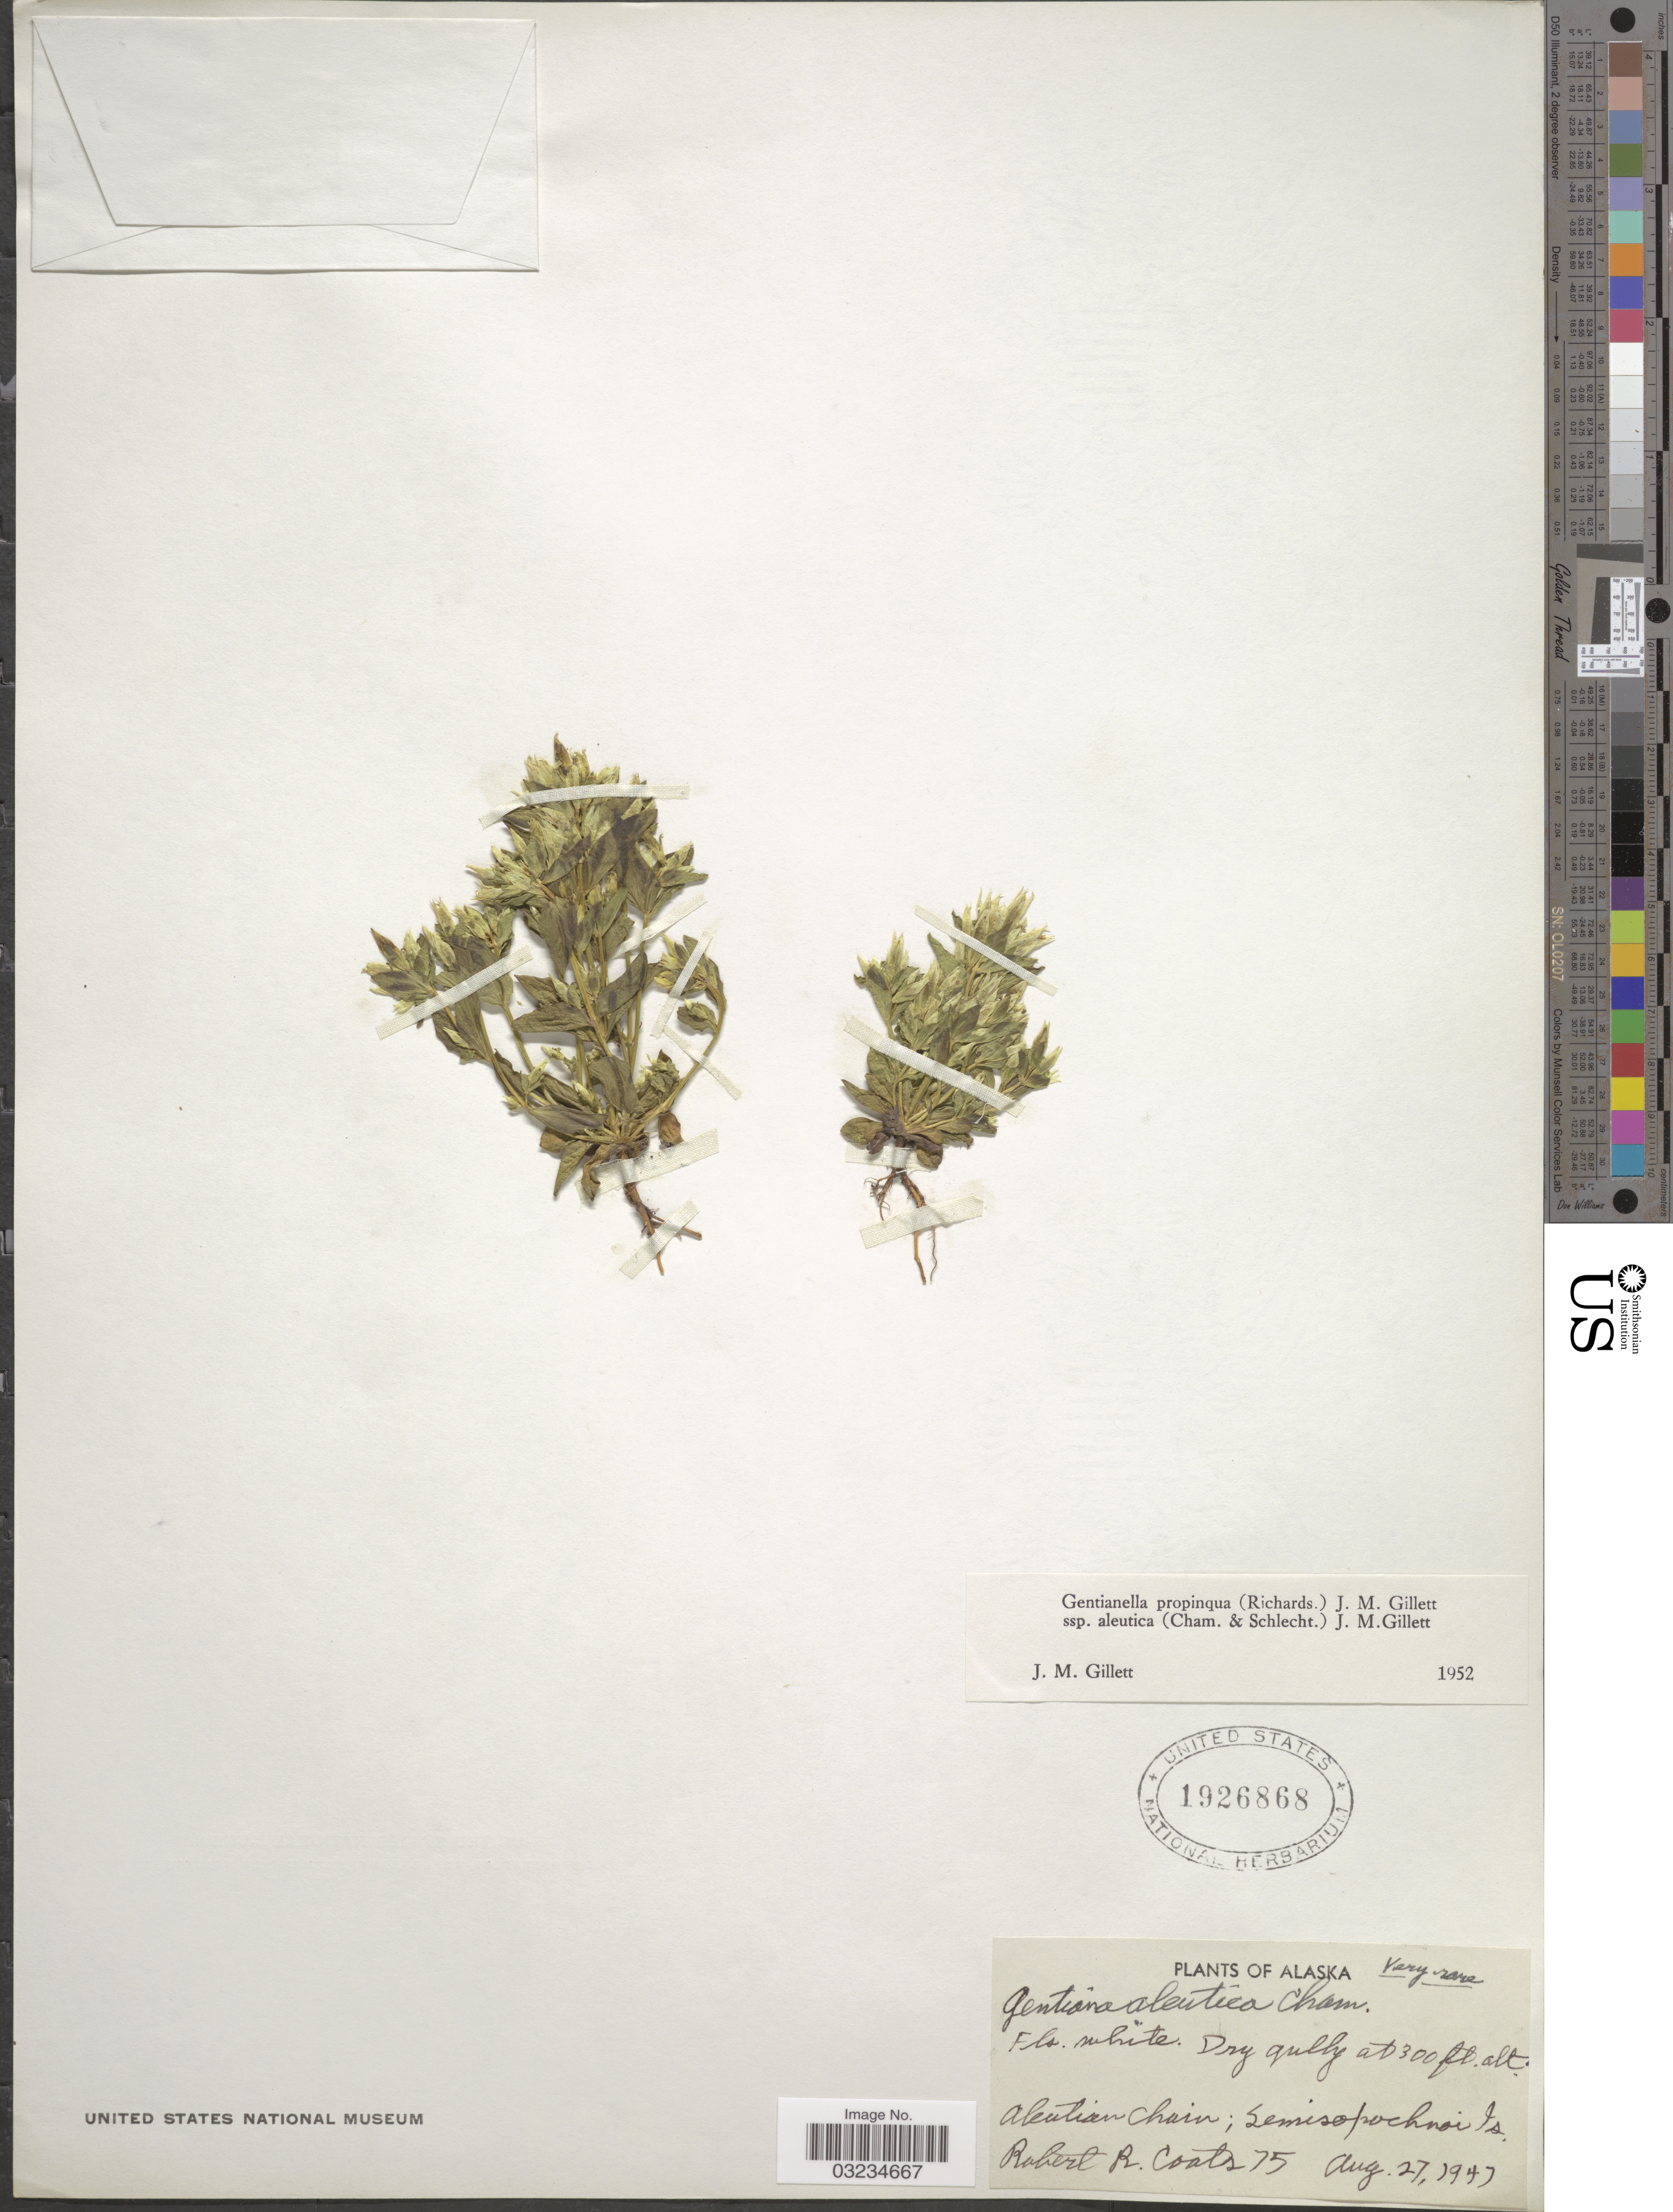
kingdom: Plantae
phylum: Tracheophyta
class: Magnoliopsida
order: Gentianales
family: Gentianaceae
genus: Gentiana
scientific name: Gentiana propinqua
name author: Richards.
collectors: R. Coats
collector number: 75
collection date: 1947-08-27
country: United States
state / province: Alaska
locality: Aleutian Chain; Semisopochnoi Is.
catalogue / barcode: US 1926868